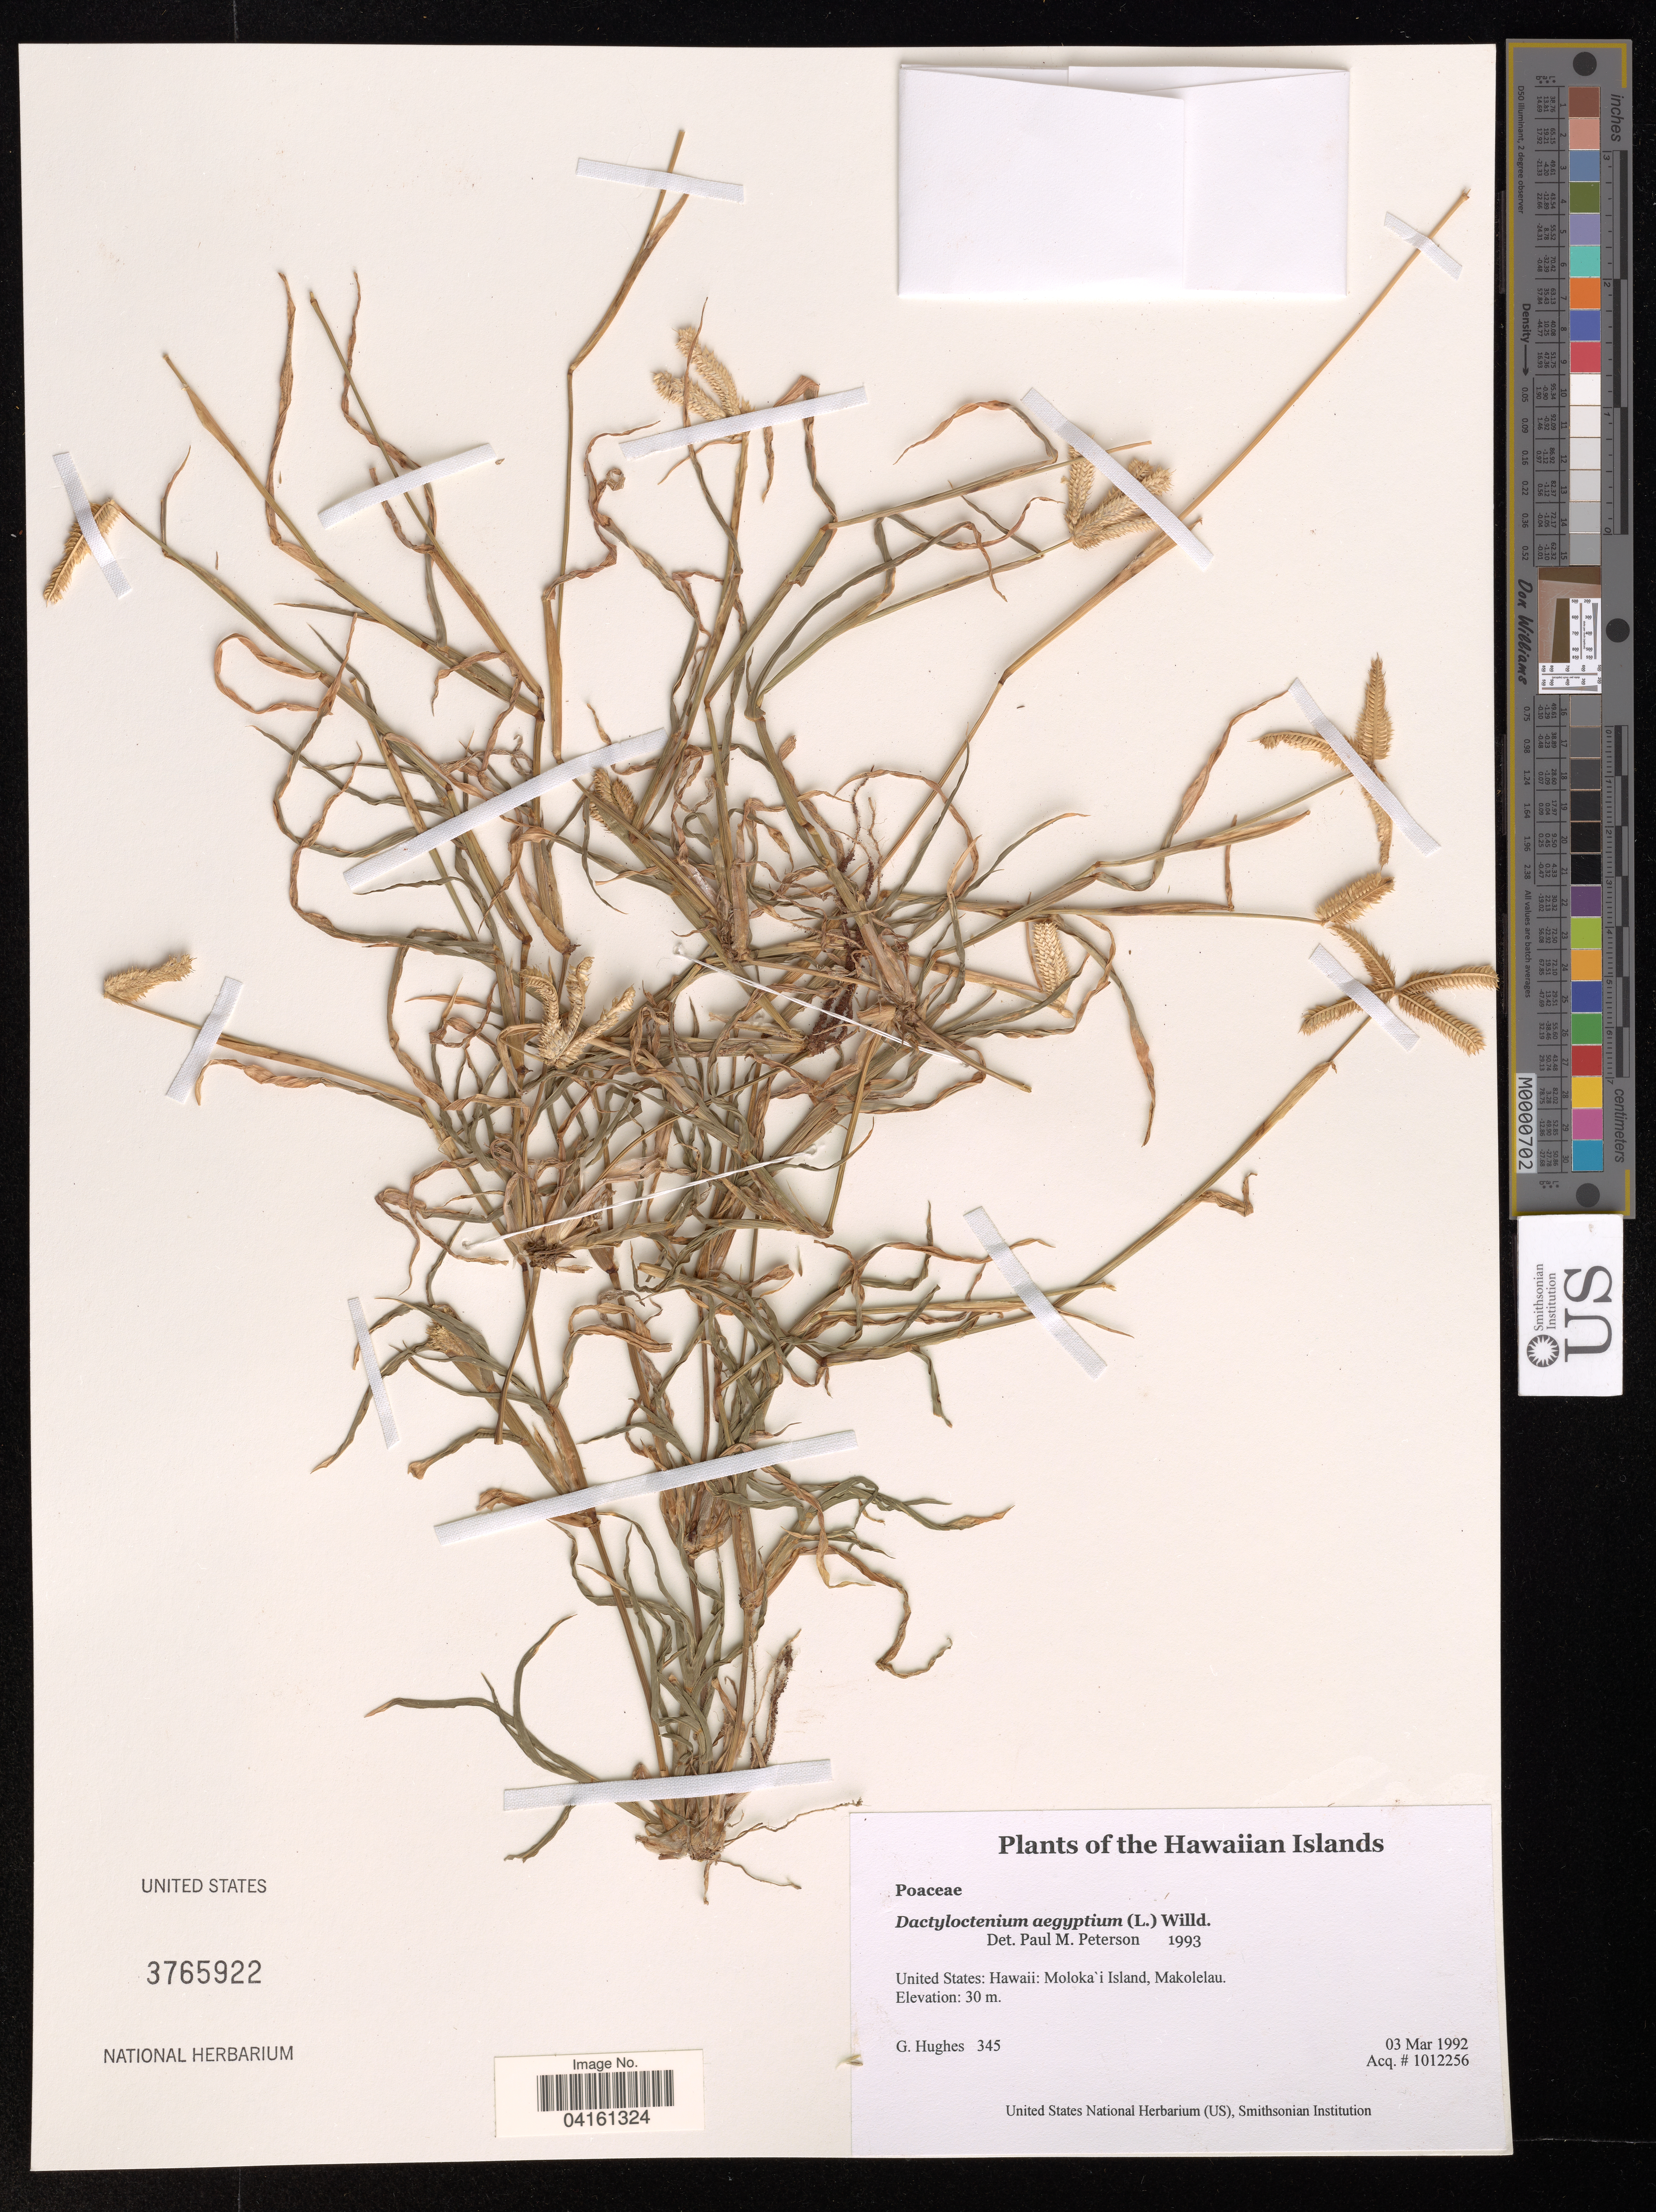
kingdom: Plantae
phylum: Tracheophyta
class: Liliopsida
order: Poales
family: Poaceae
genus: Dactyloctenium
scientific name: Dactyloctenium aegyptium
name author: (L.) Willd.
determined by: Peterson, Paul M., (BOT), Smithsonian Institution - National Museum of Natural History (UNITED STATES)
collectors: G. Hughes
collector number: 345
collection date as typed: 3-3-92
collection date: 1992-03-03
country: United States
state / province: Hawaii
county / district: Maui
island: Moloka'i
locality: Makolelau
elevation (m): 30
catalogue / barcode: US 3765922